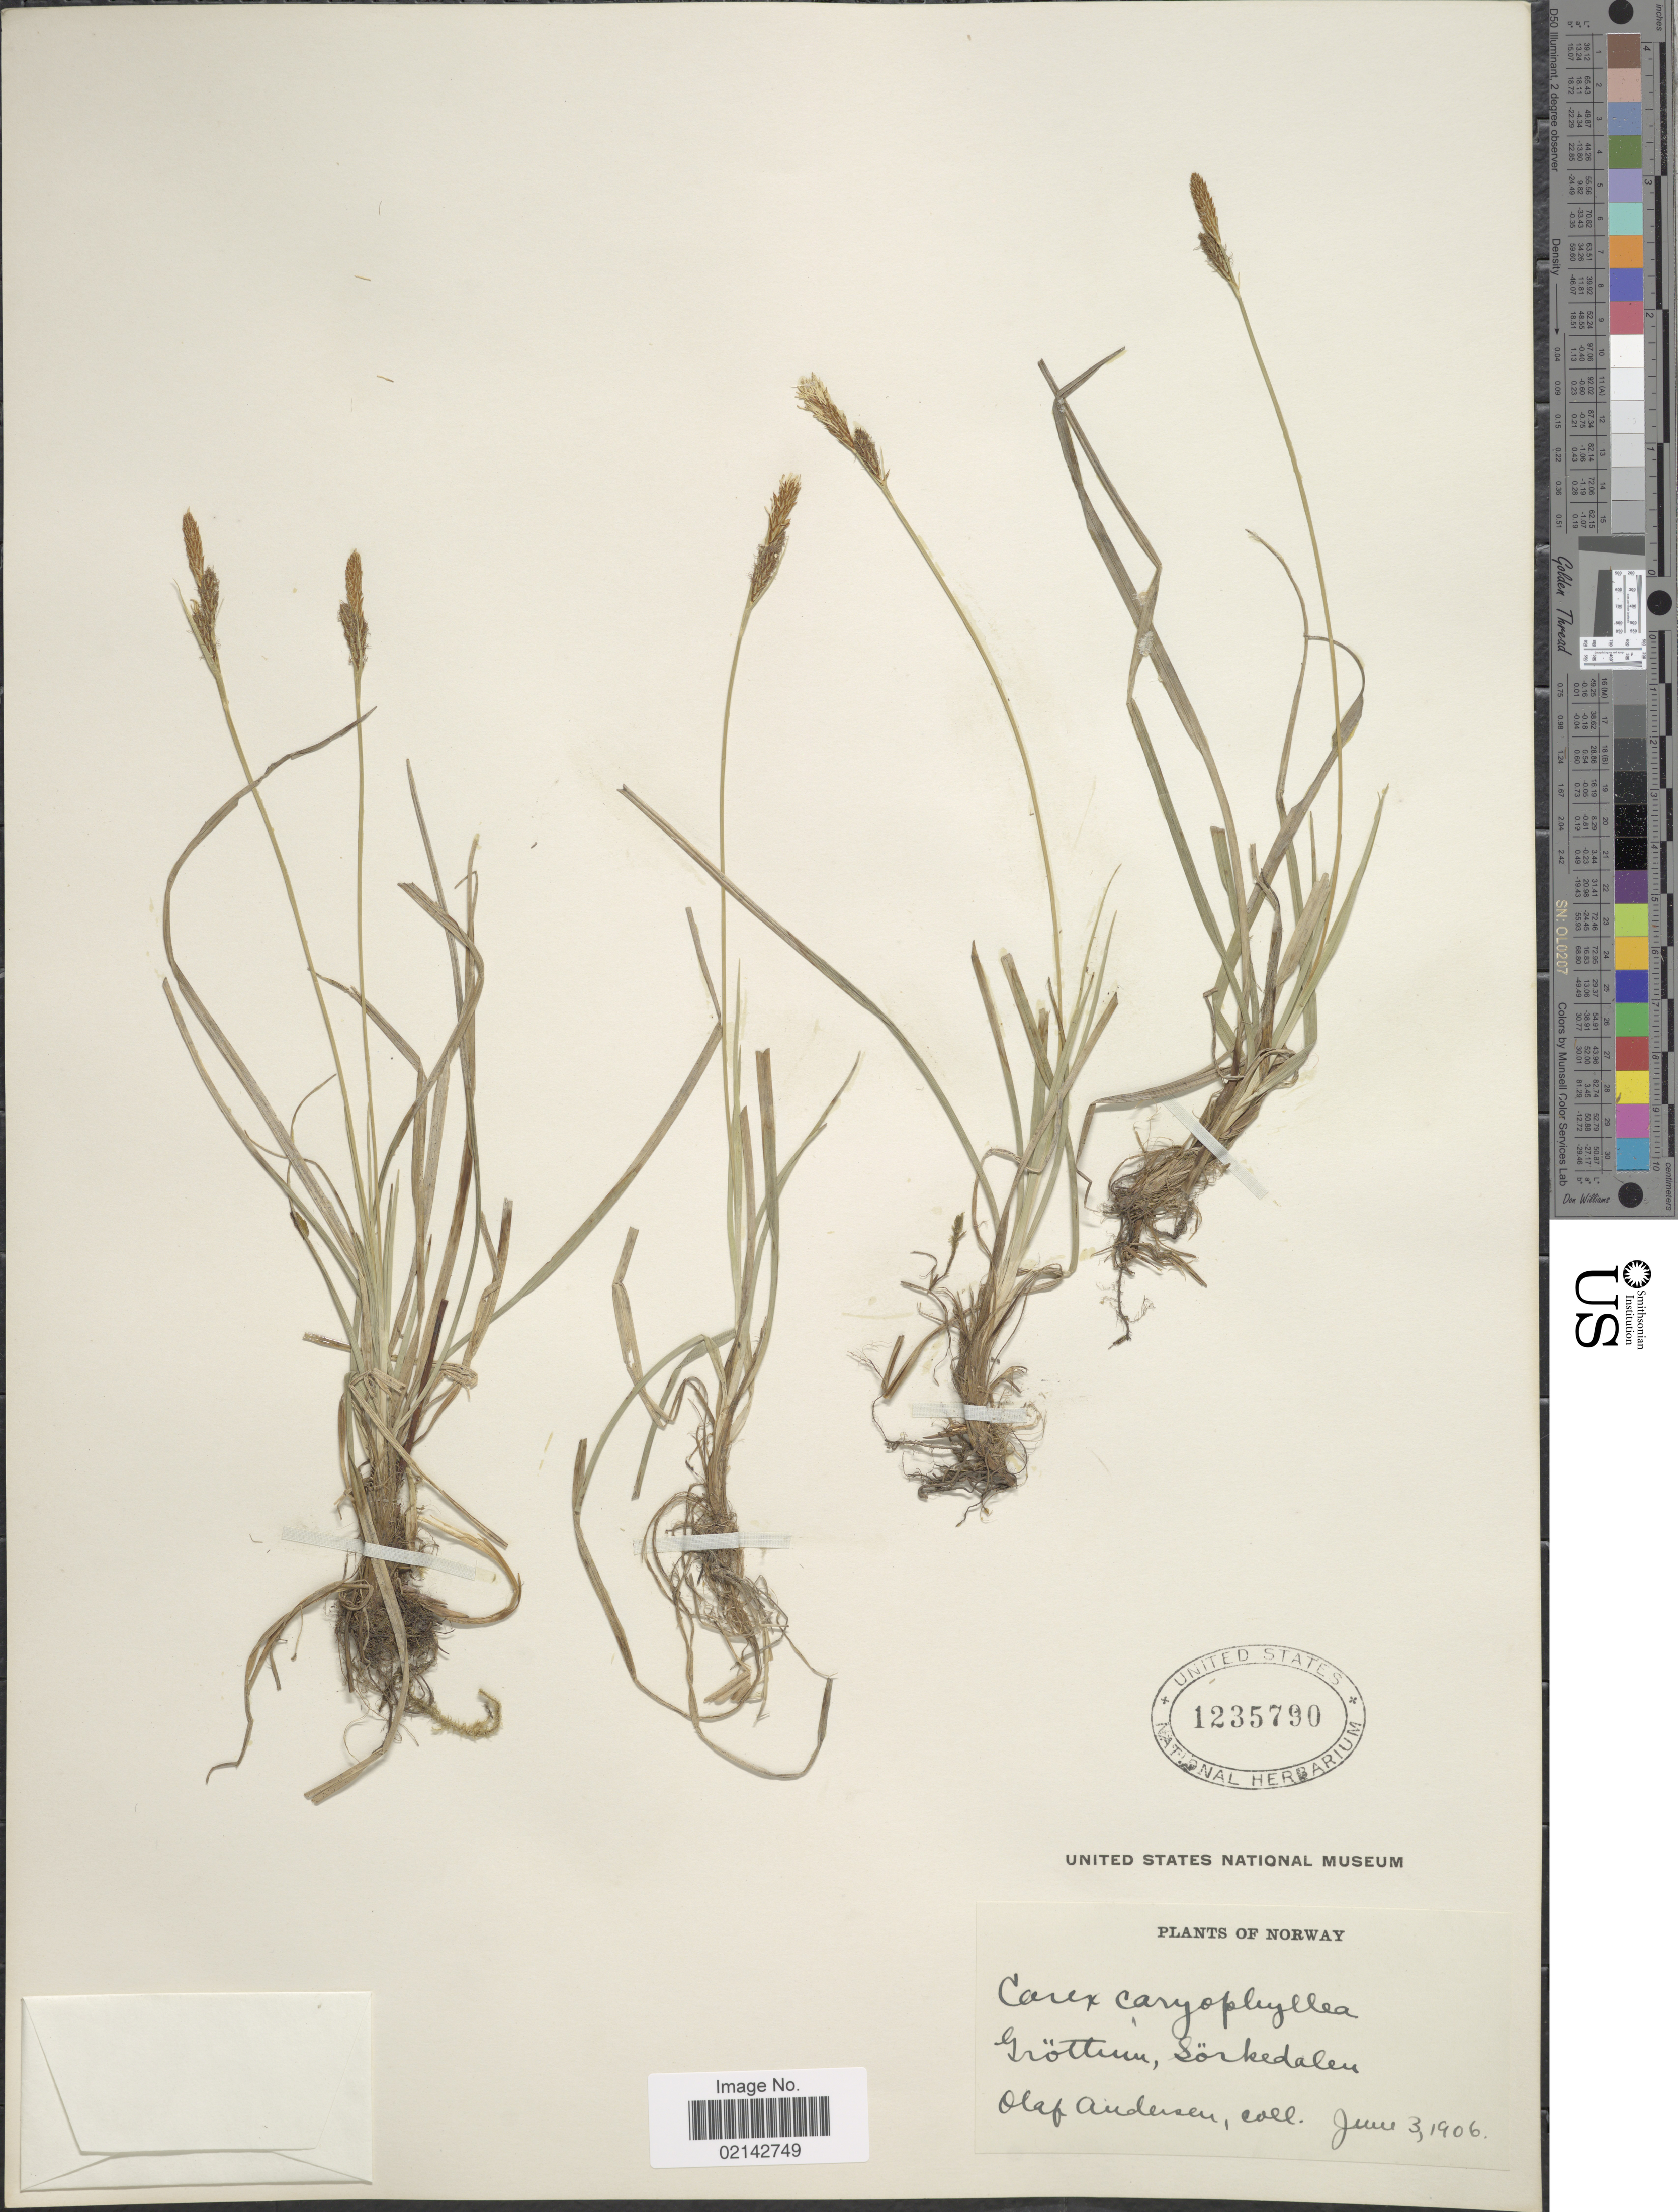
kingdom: Plantae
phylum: Tracheophyta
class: Liliopsida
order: Poales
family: Cyperaceae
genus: Carex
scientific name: Carex caryophyllea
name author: Latourr.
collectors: O. Andersen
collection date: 1906-06-03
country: Norway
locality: Grottum, Sorkedalen.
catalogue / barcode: US 1235790